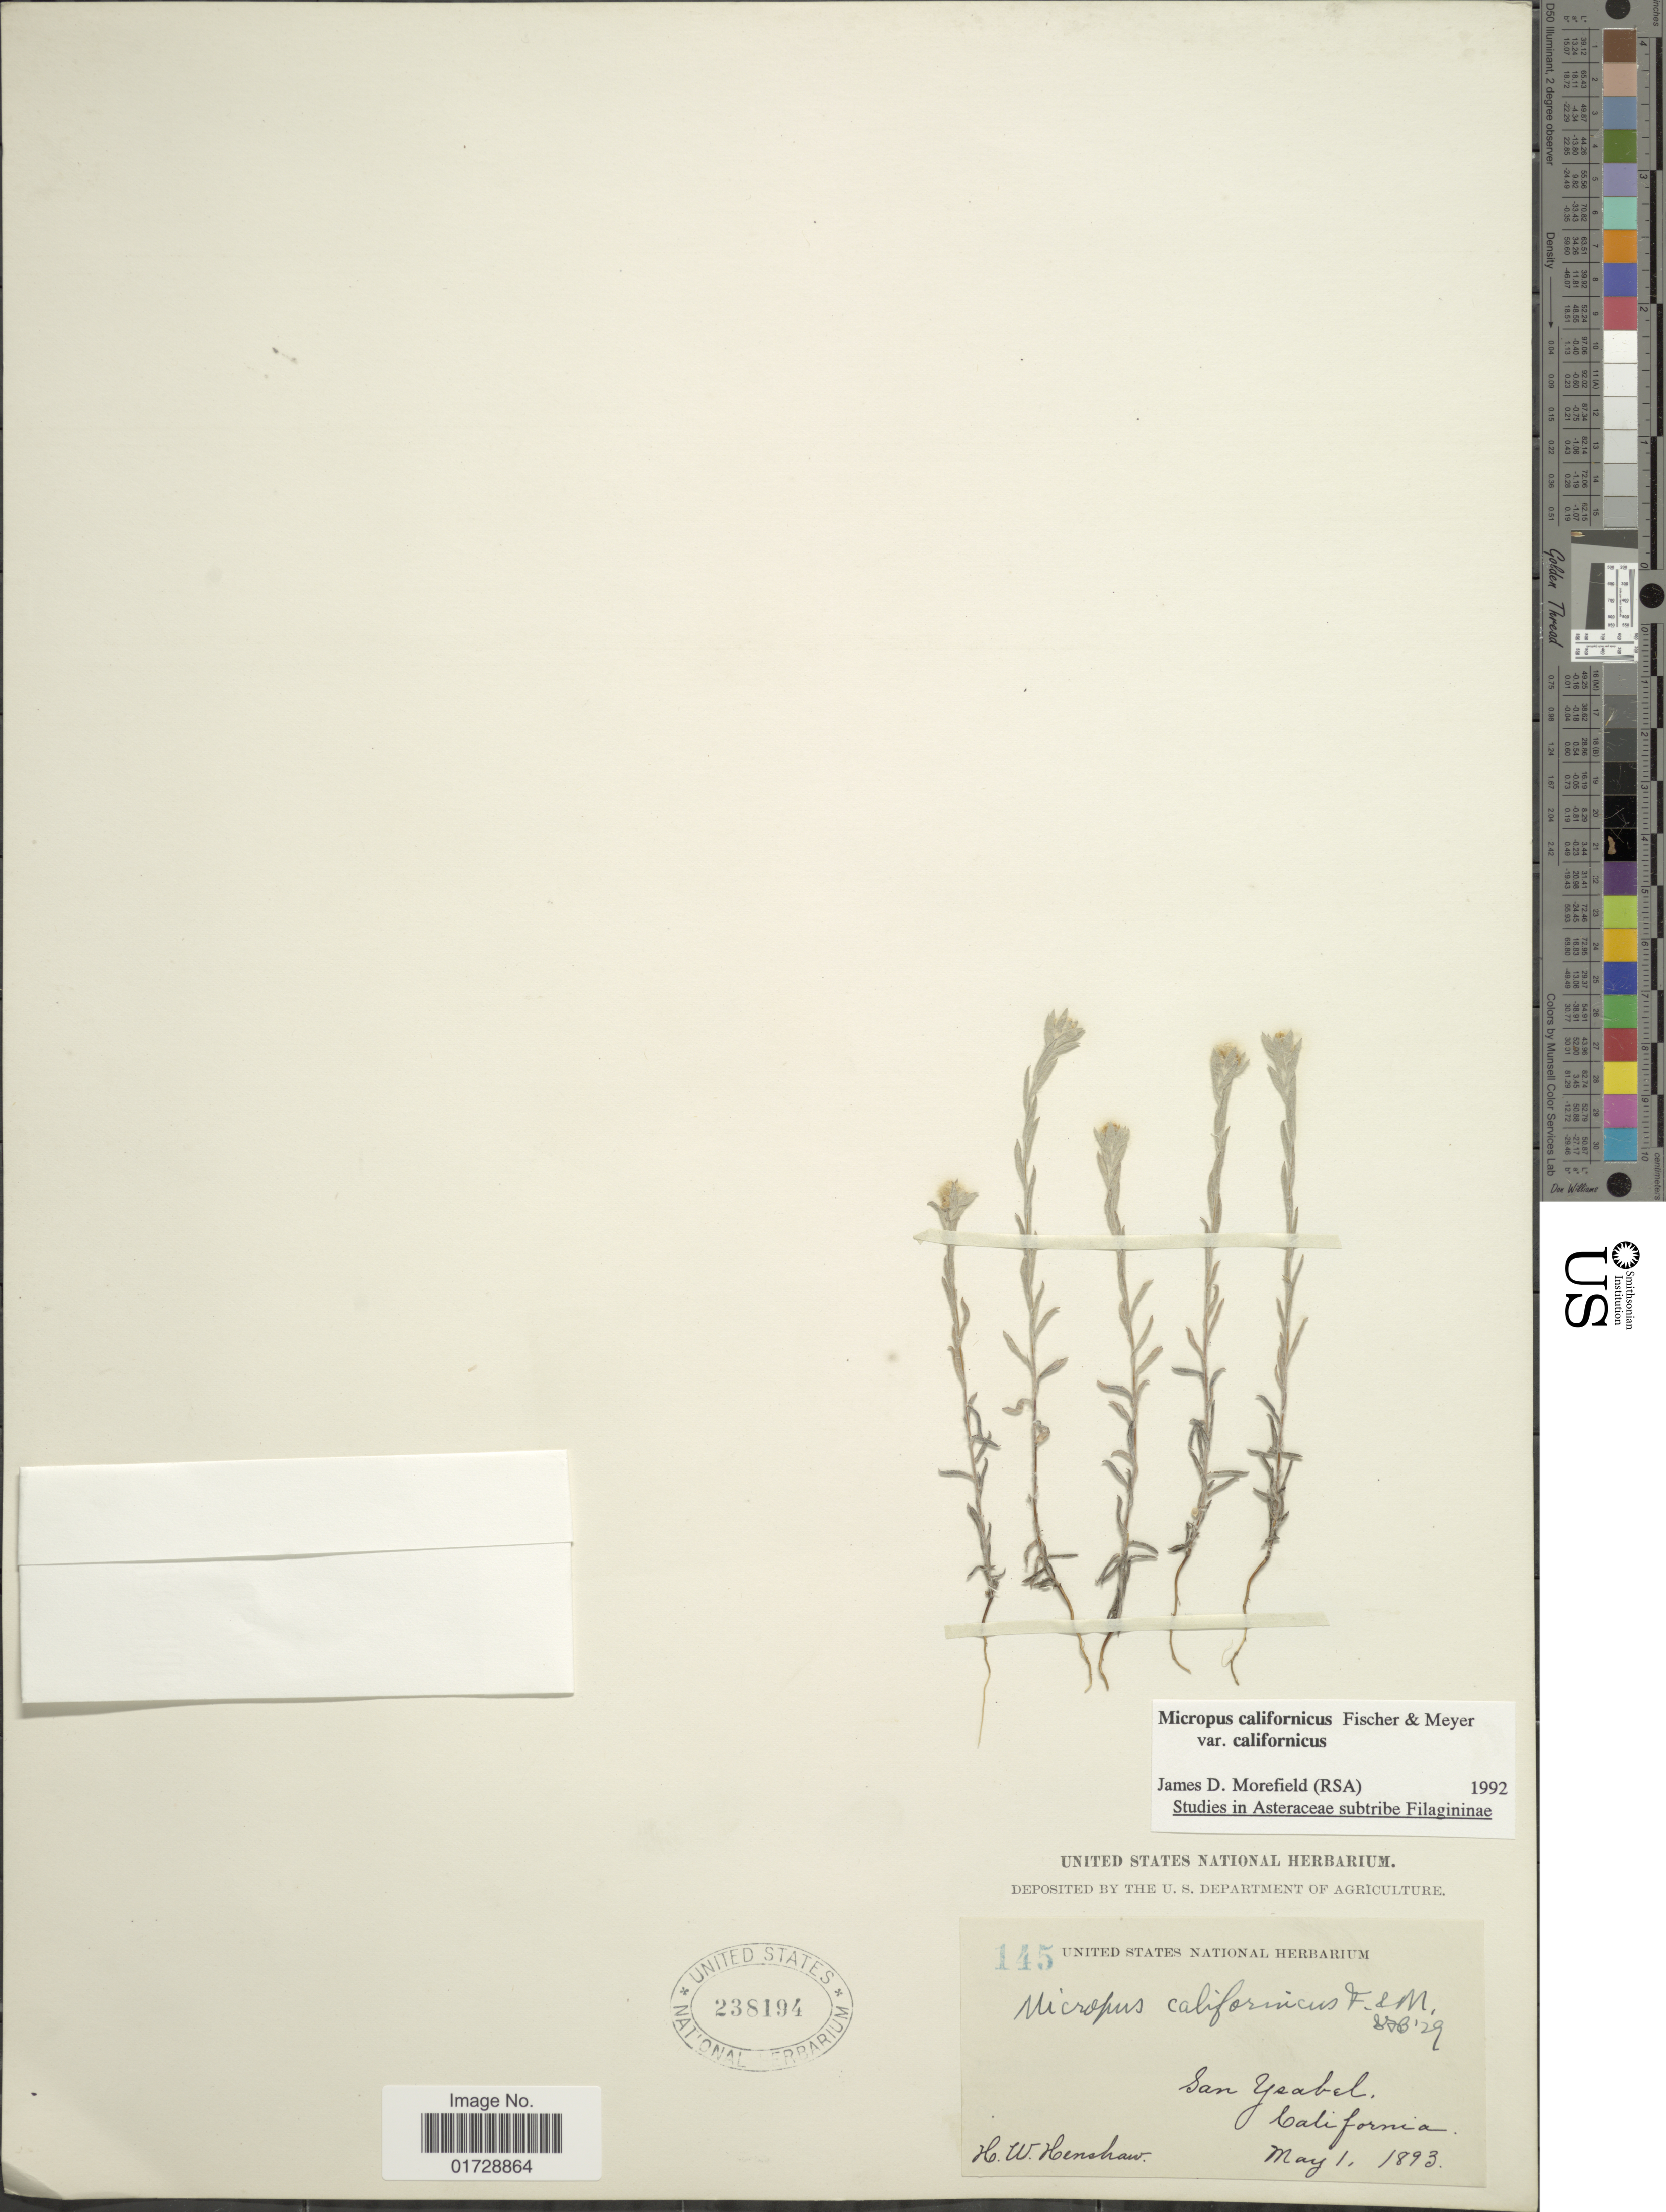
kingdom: Plantae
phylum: Tracheophyta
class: Magnoliopsida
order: Asterales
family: Asteraceae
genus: Micropus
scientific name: Micropus californicus var. californicus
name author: Fisch. & C.A. Mey.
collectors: H. Henshaw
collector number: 145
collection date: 1893-05-01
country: United States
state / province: California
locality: San Ysabel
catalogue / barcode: US 238194